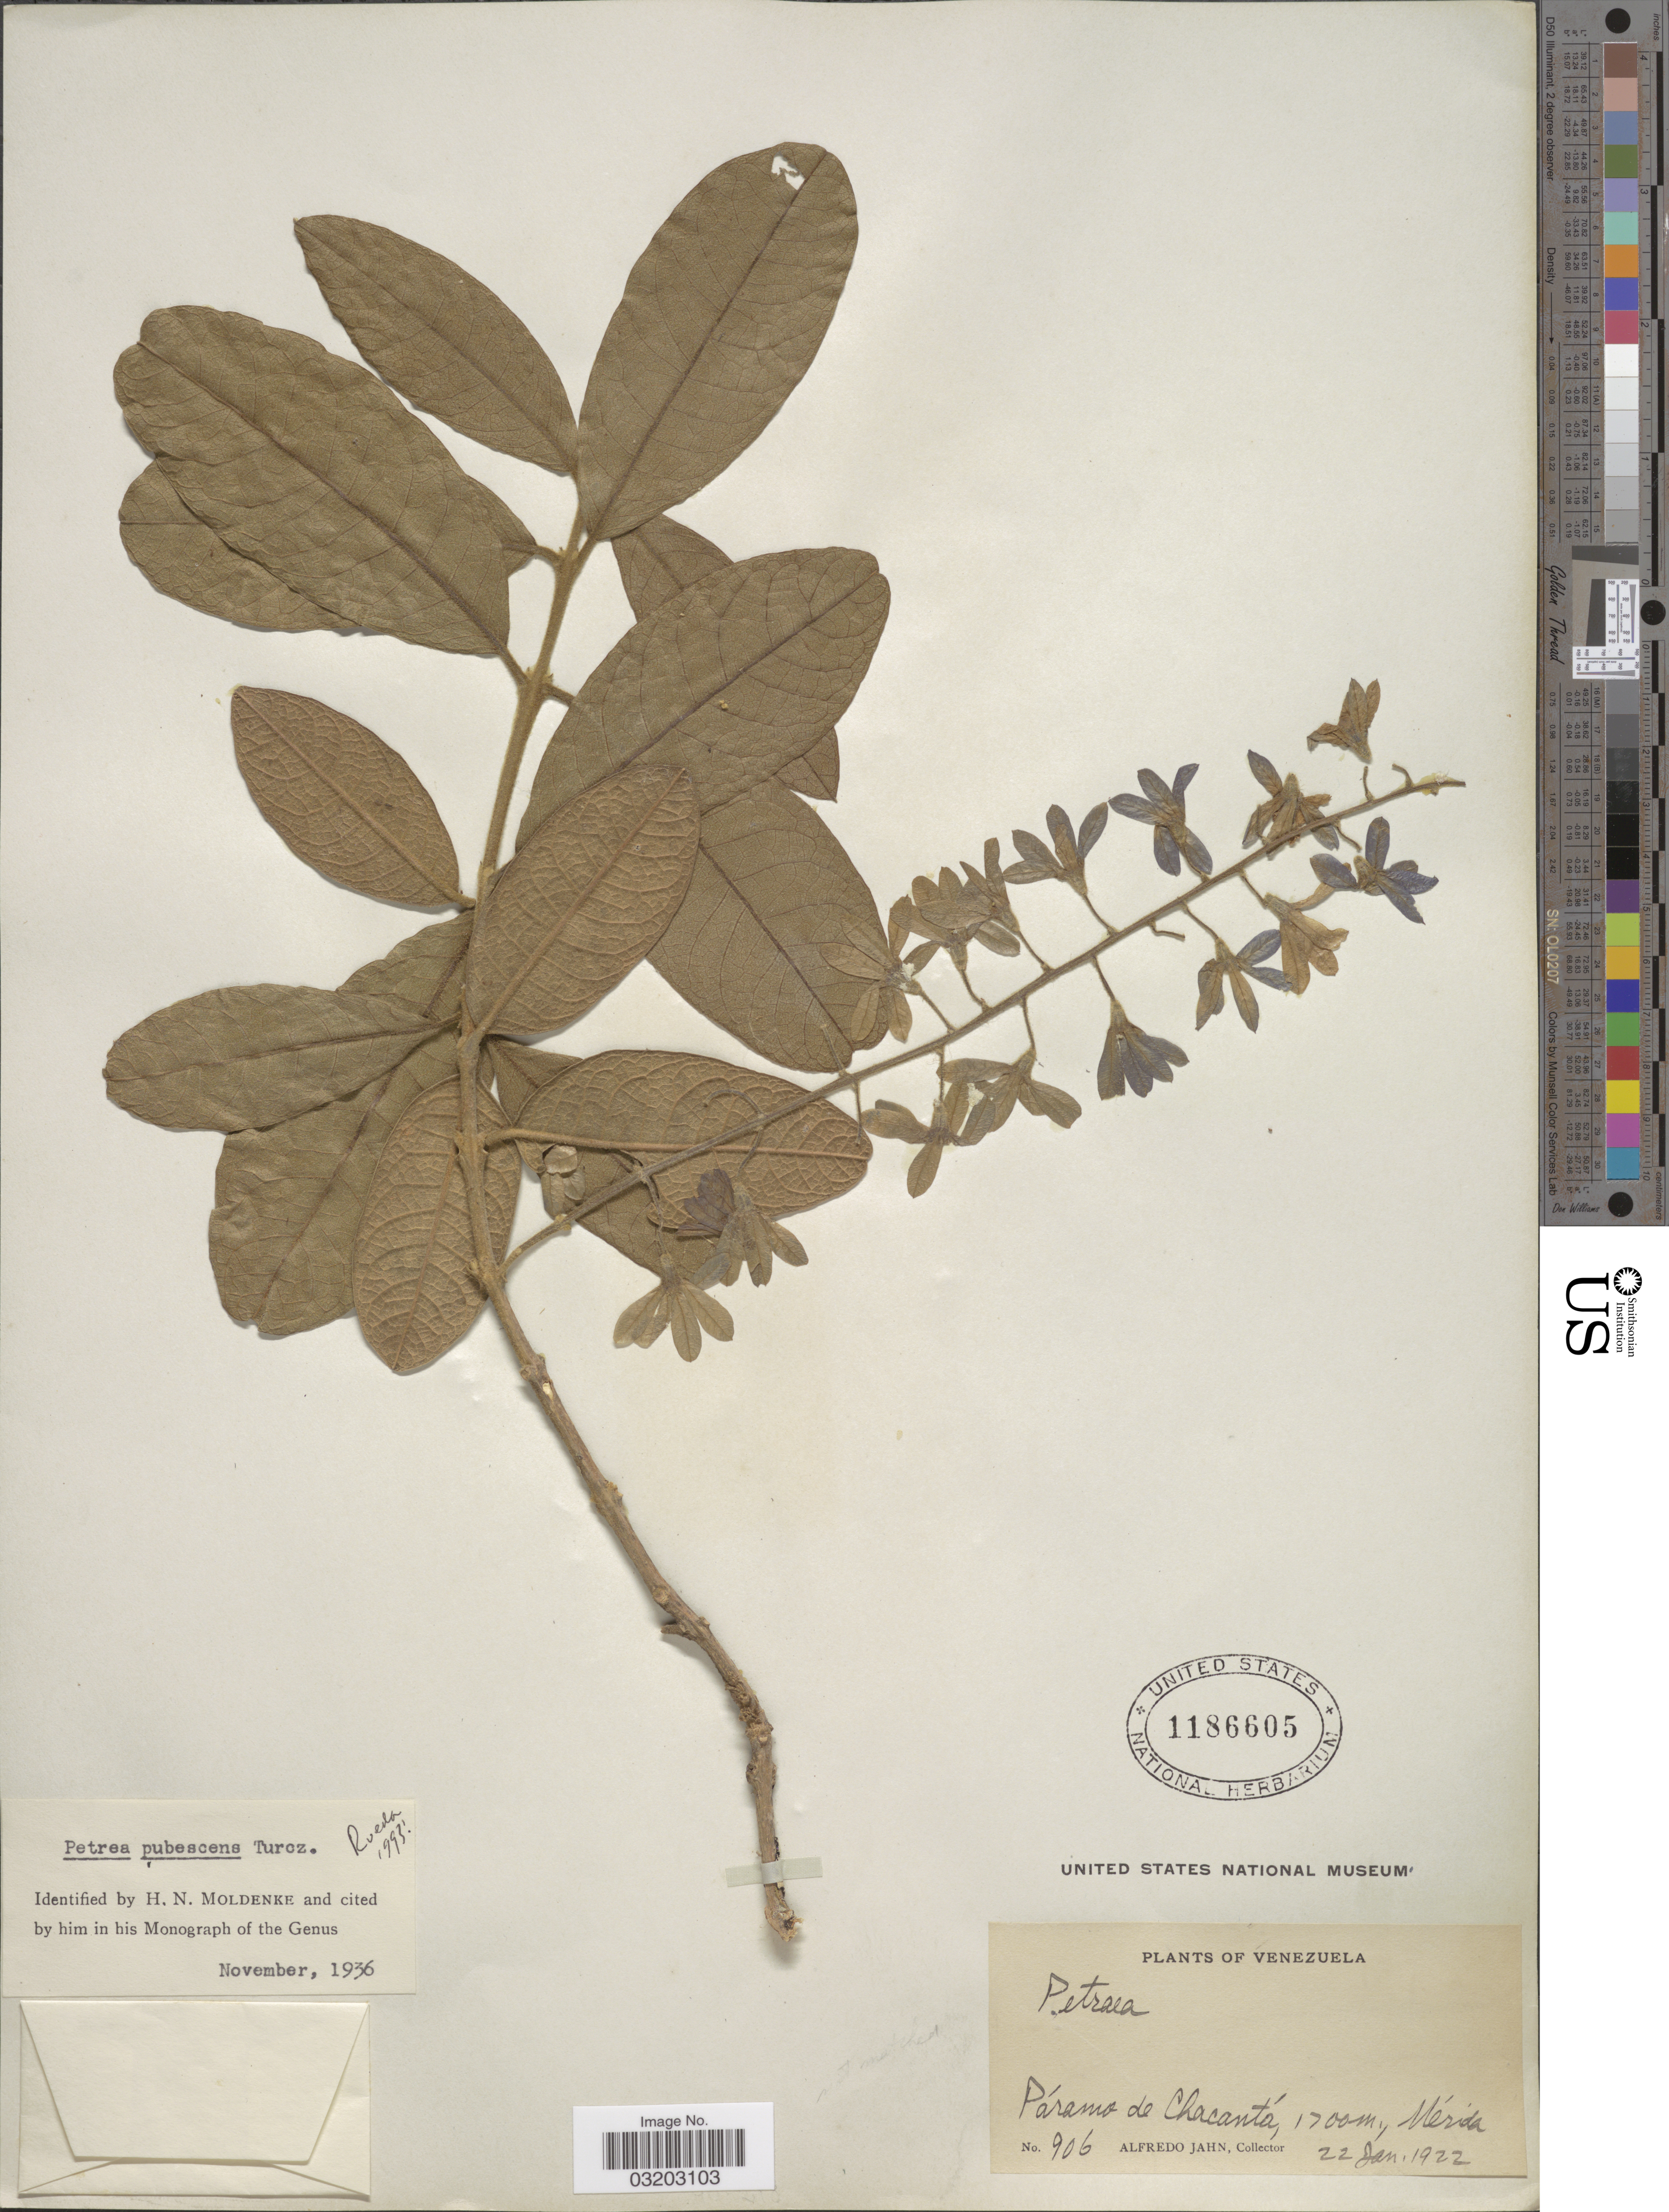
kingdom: Plantae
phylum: Tracheophyta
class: Magnoliopsida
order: Lamiales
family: Verbenaceae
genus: Petrea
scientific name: Petrea pubescens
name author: Turcz.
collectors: A. Jahn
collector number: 906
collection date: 1922-01-22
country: Venezuela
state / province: Mérida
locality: Páramo de Chacantá.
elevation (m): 1700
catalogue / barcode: US 1186605